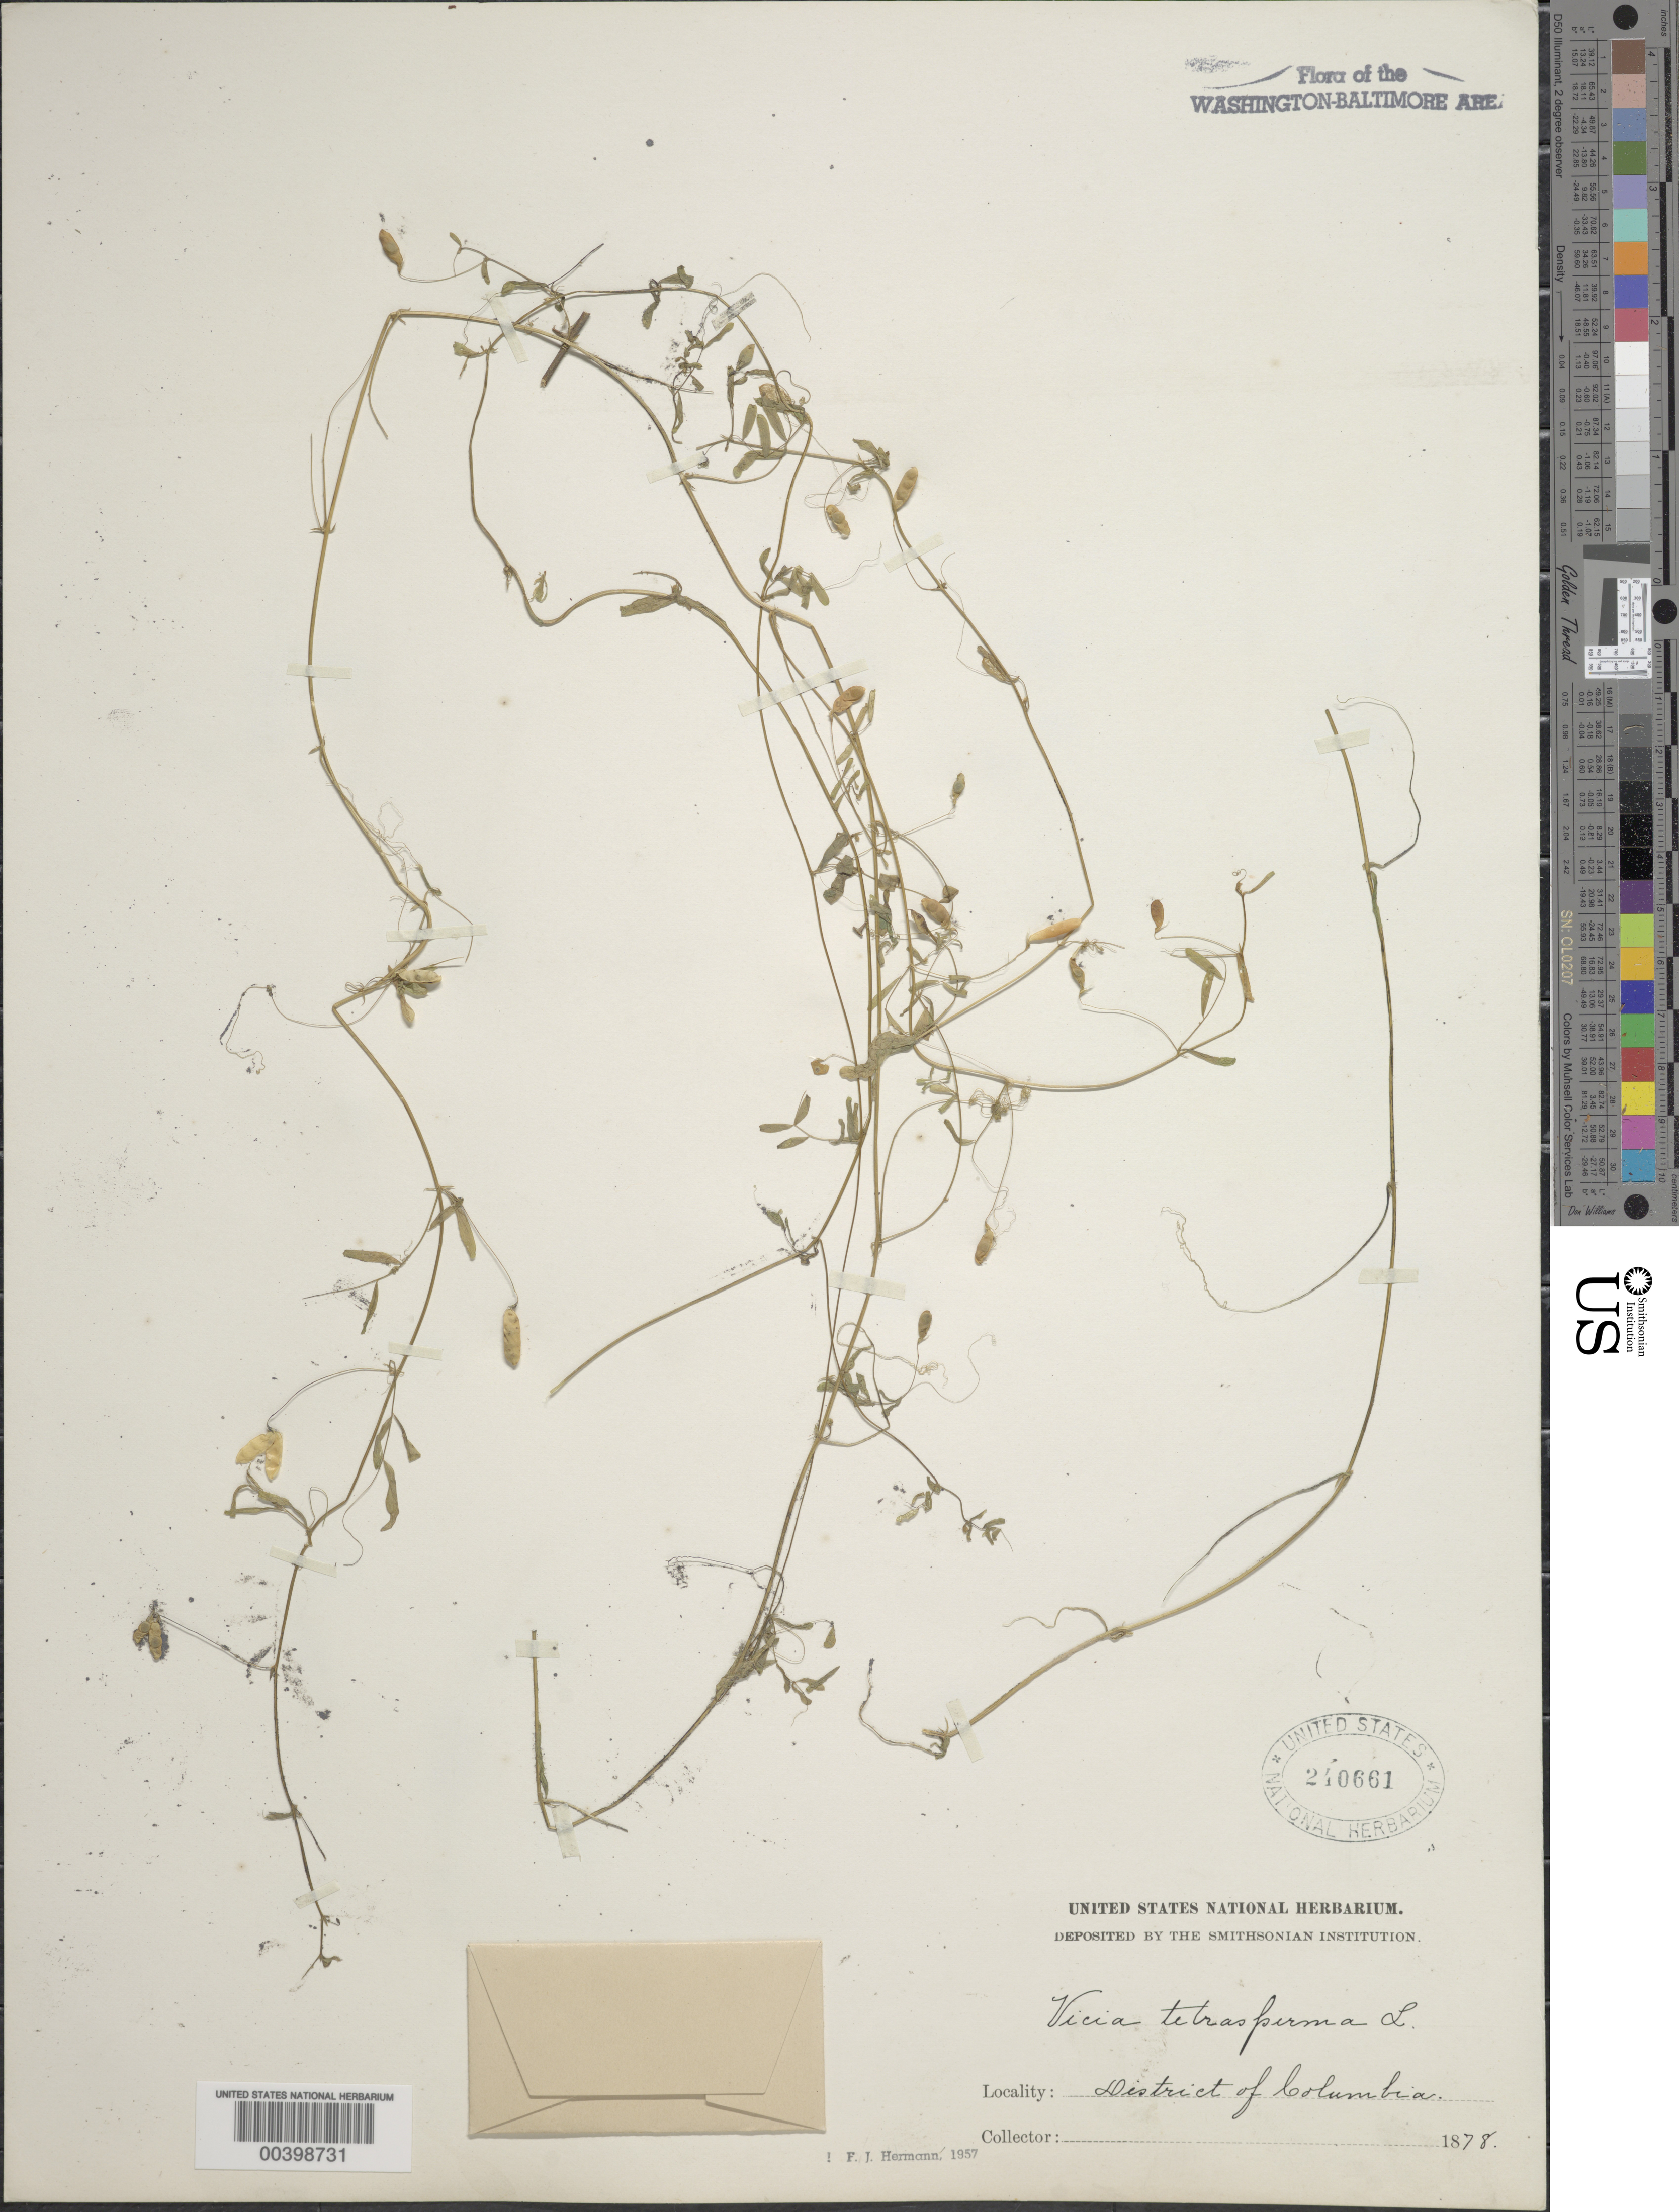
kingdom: Plantae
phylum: Tracheophyta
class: Magnoliopsida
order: Fabales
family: Fabaceae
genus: Vicia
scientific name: Vicia tetrasperma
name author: (L.) Schreb.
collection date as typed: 1878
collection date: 1878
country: United States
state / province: District of Columbia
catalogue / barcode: US 240661